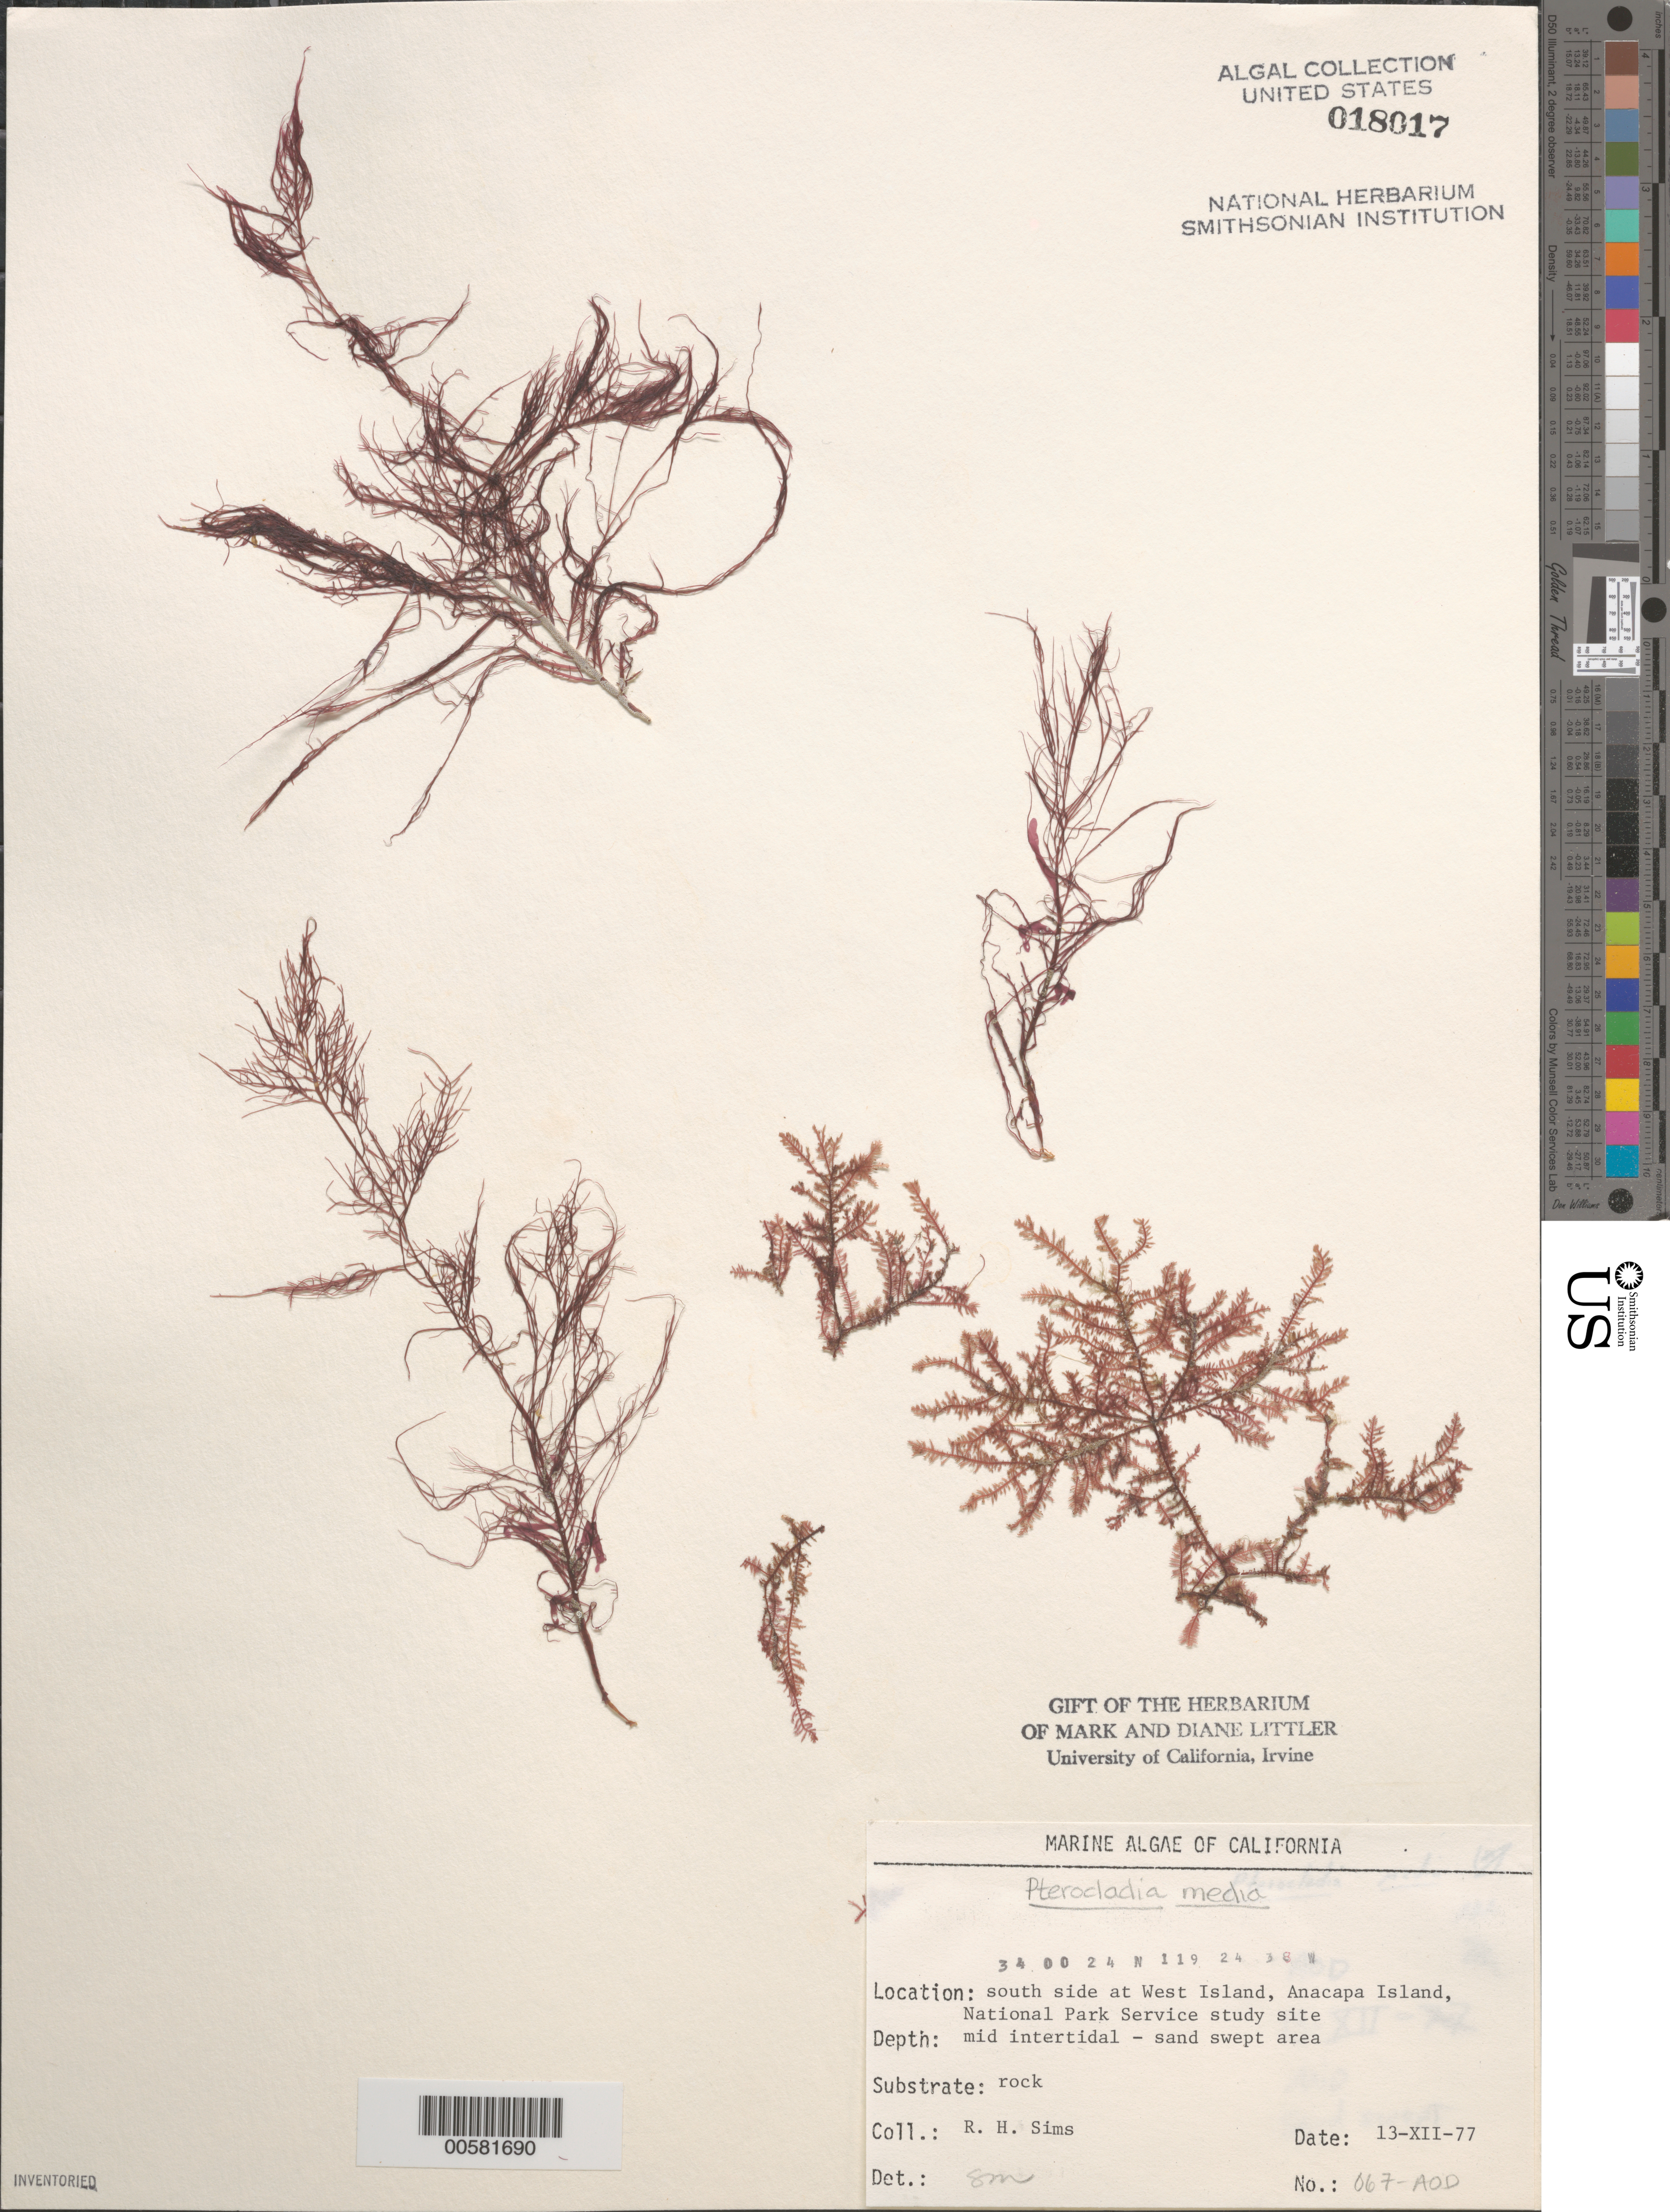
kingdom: Plantae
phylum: Rhodophyta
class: Florideophyceae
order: Gelidiales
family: Pterocladiaceae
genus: Pterocladiella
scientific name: Pterocladiella media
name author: (E.Y. Dawson) G.H. Boo & K.A. Miller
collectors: R. H. Sims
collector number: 067-AOD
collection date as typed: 13 Dec 1977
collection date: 1977-12-13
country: United States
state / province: California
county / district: Ventura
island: Anacapa Island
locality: South side of west island [National Park Service site]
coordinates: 34 00'24"N, 119 24'38"W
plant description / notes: BLM-SOCALBIGHT rocky intertidal survey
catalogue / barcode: US 18017